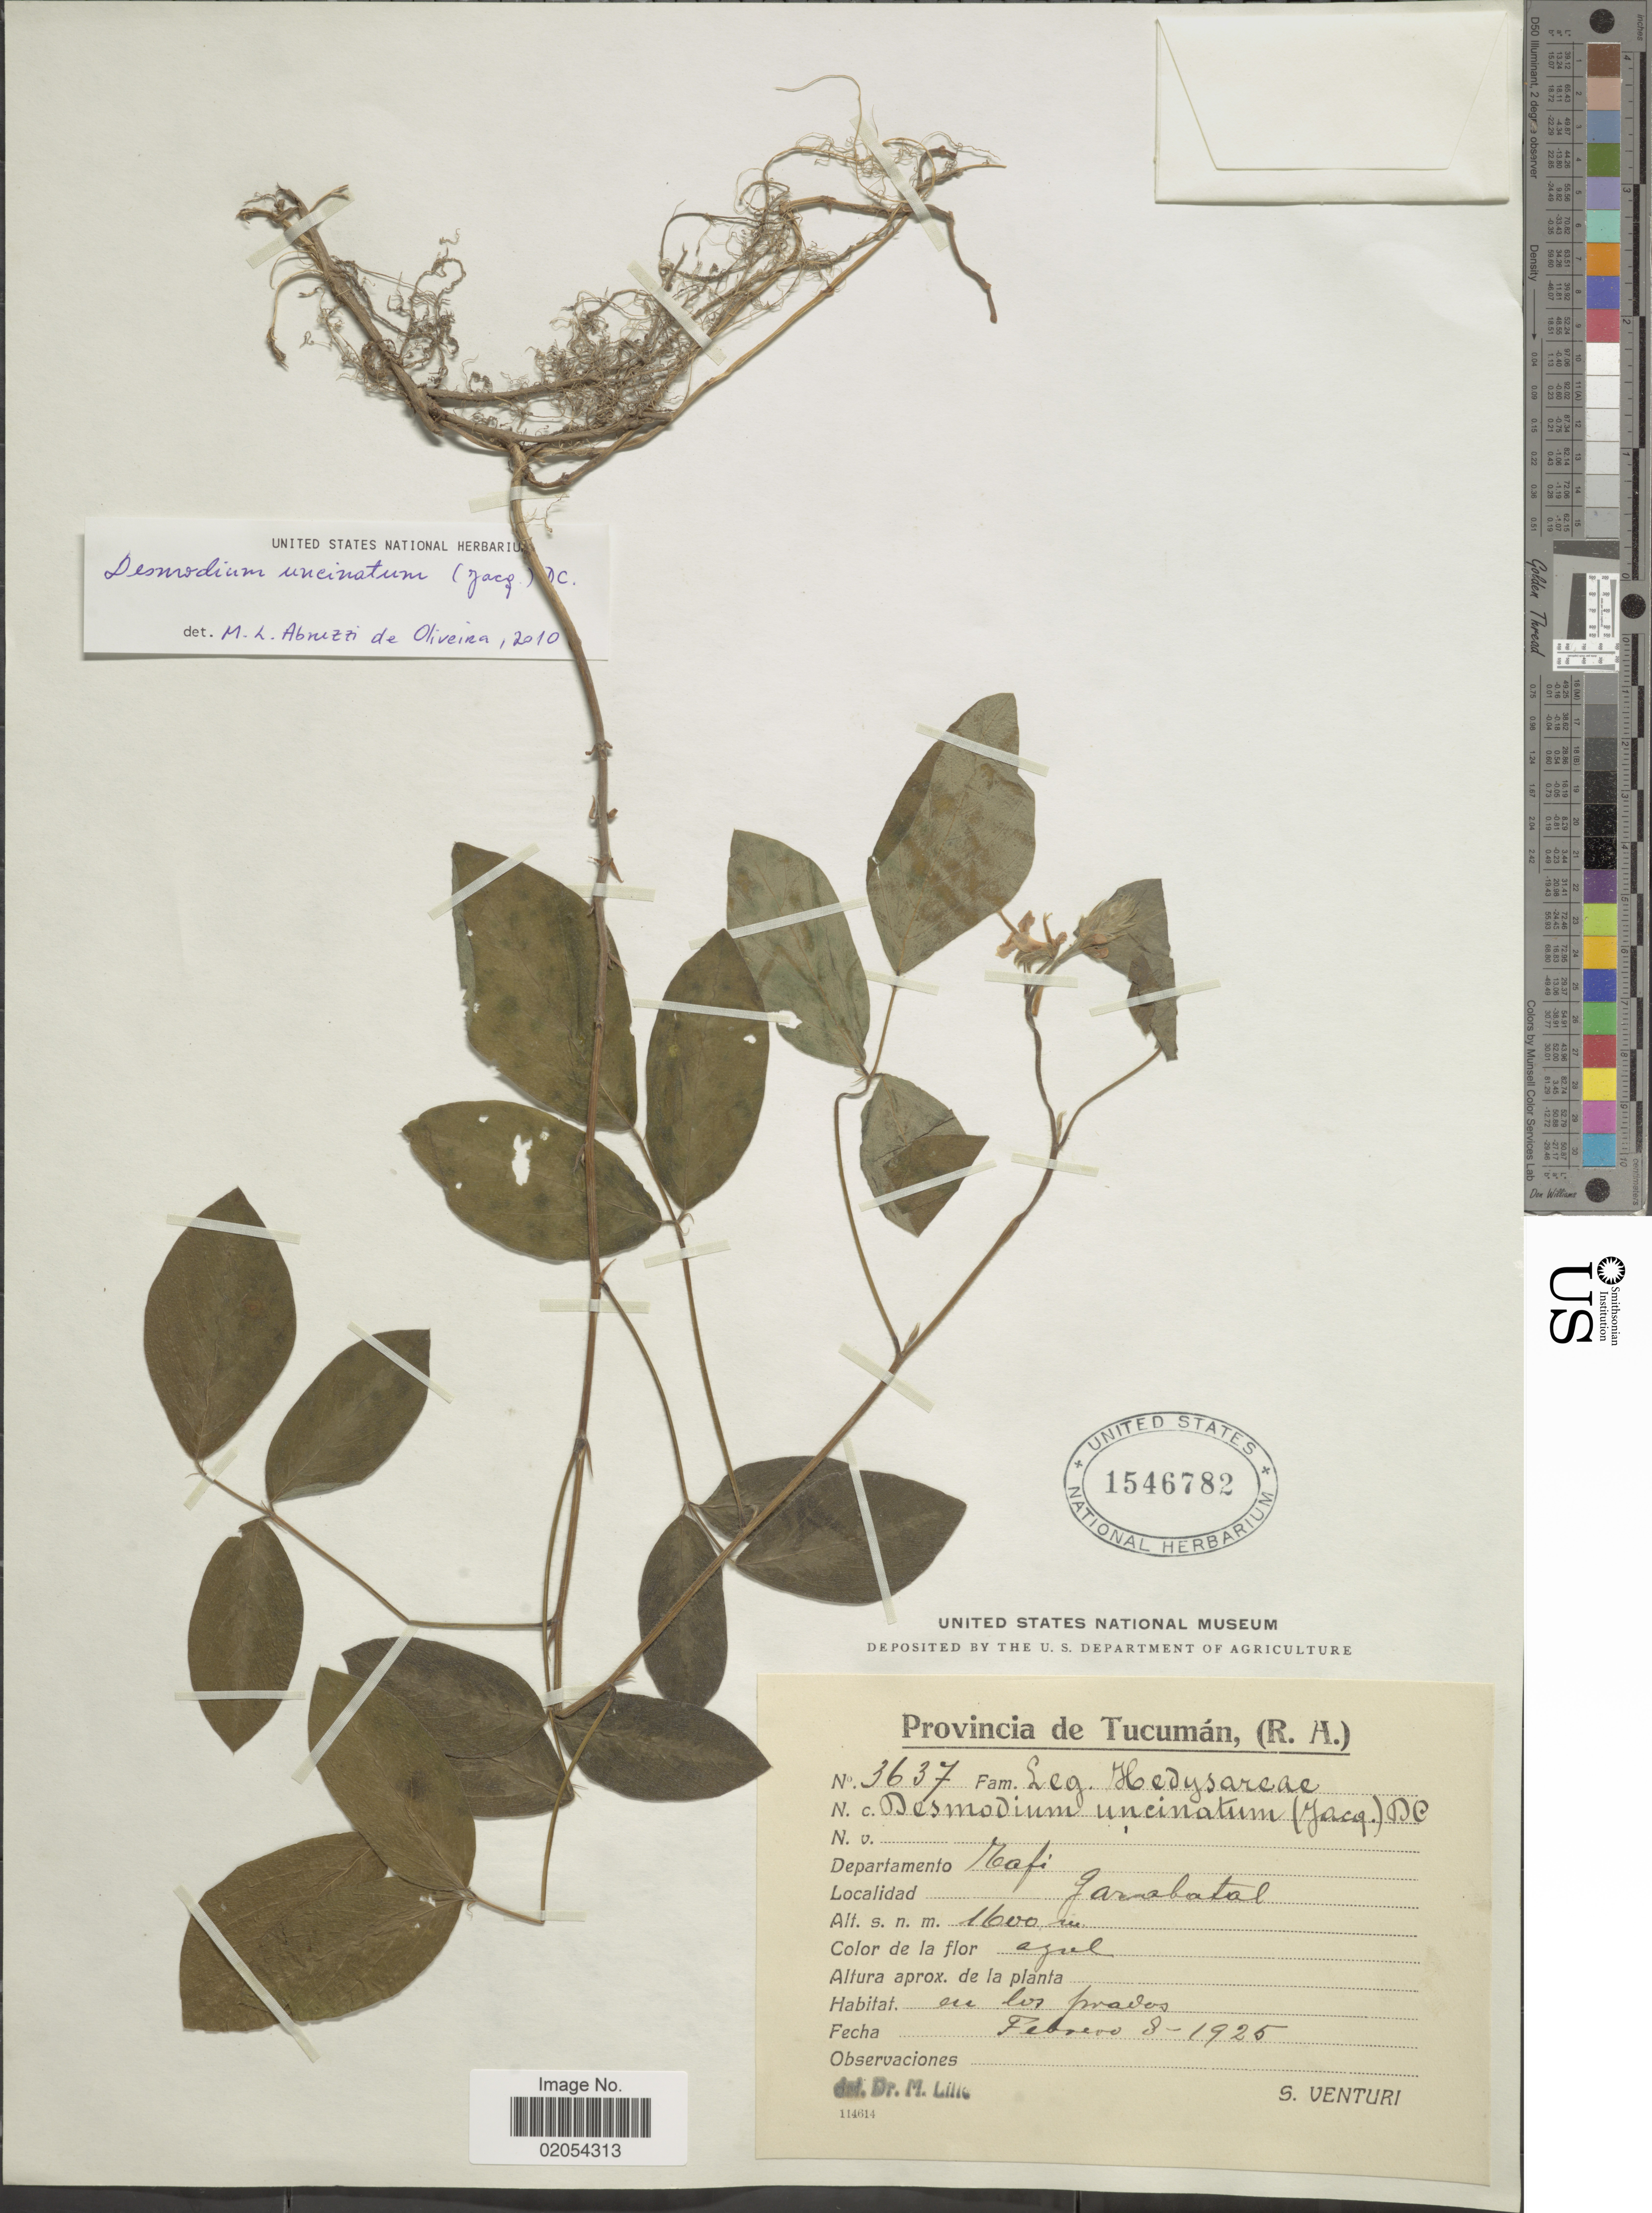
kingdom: Plantae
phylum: Tracheophyta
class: Magnoliopsida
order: Fabales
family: Fabaceae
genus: Desmodium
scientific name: Desmodium sp.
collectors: S. Venturi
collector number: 3637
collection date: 1925-02-08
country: Argentina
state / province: Tucuman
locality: Provincia de Tucuman, (R.A.). Departamento Tafi, Garabatal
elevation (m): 1600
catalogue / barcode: US 1546782